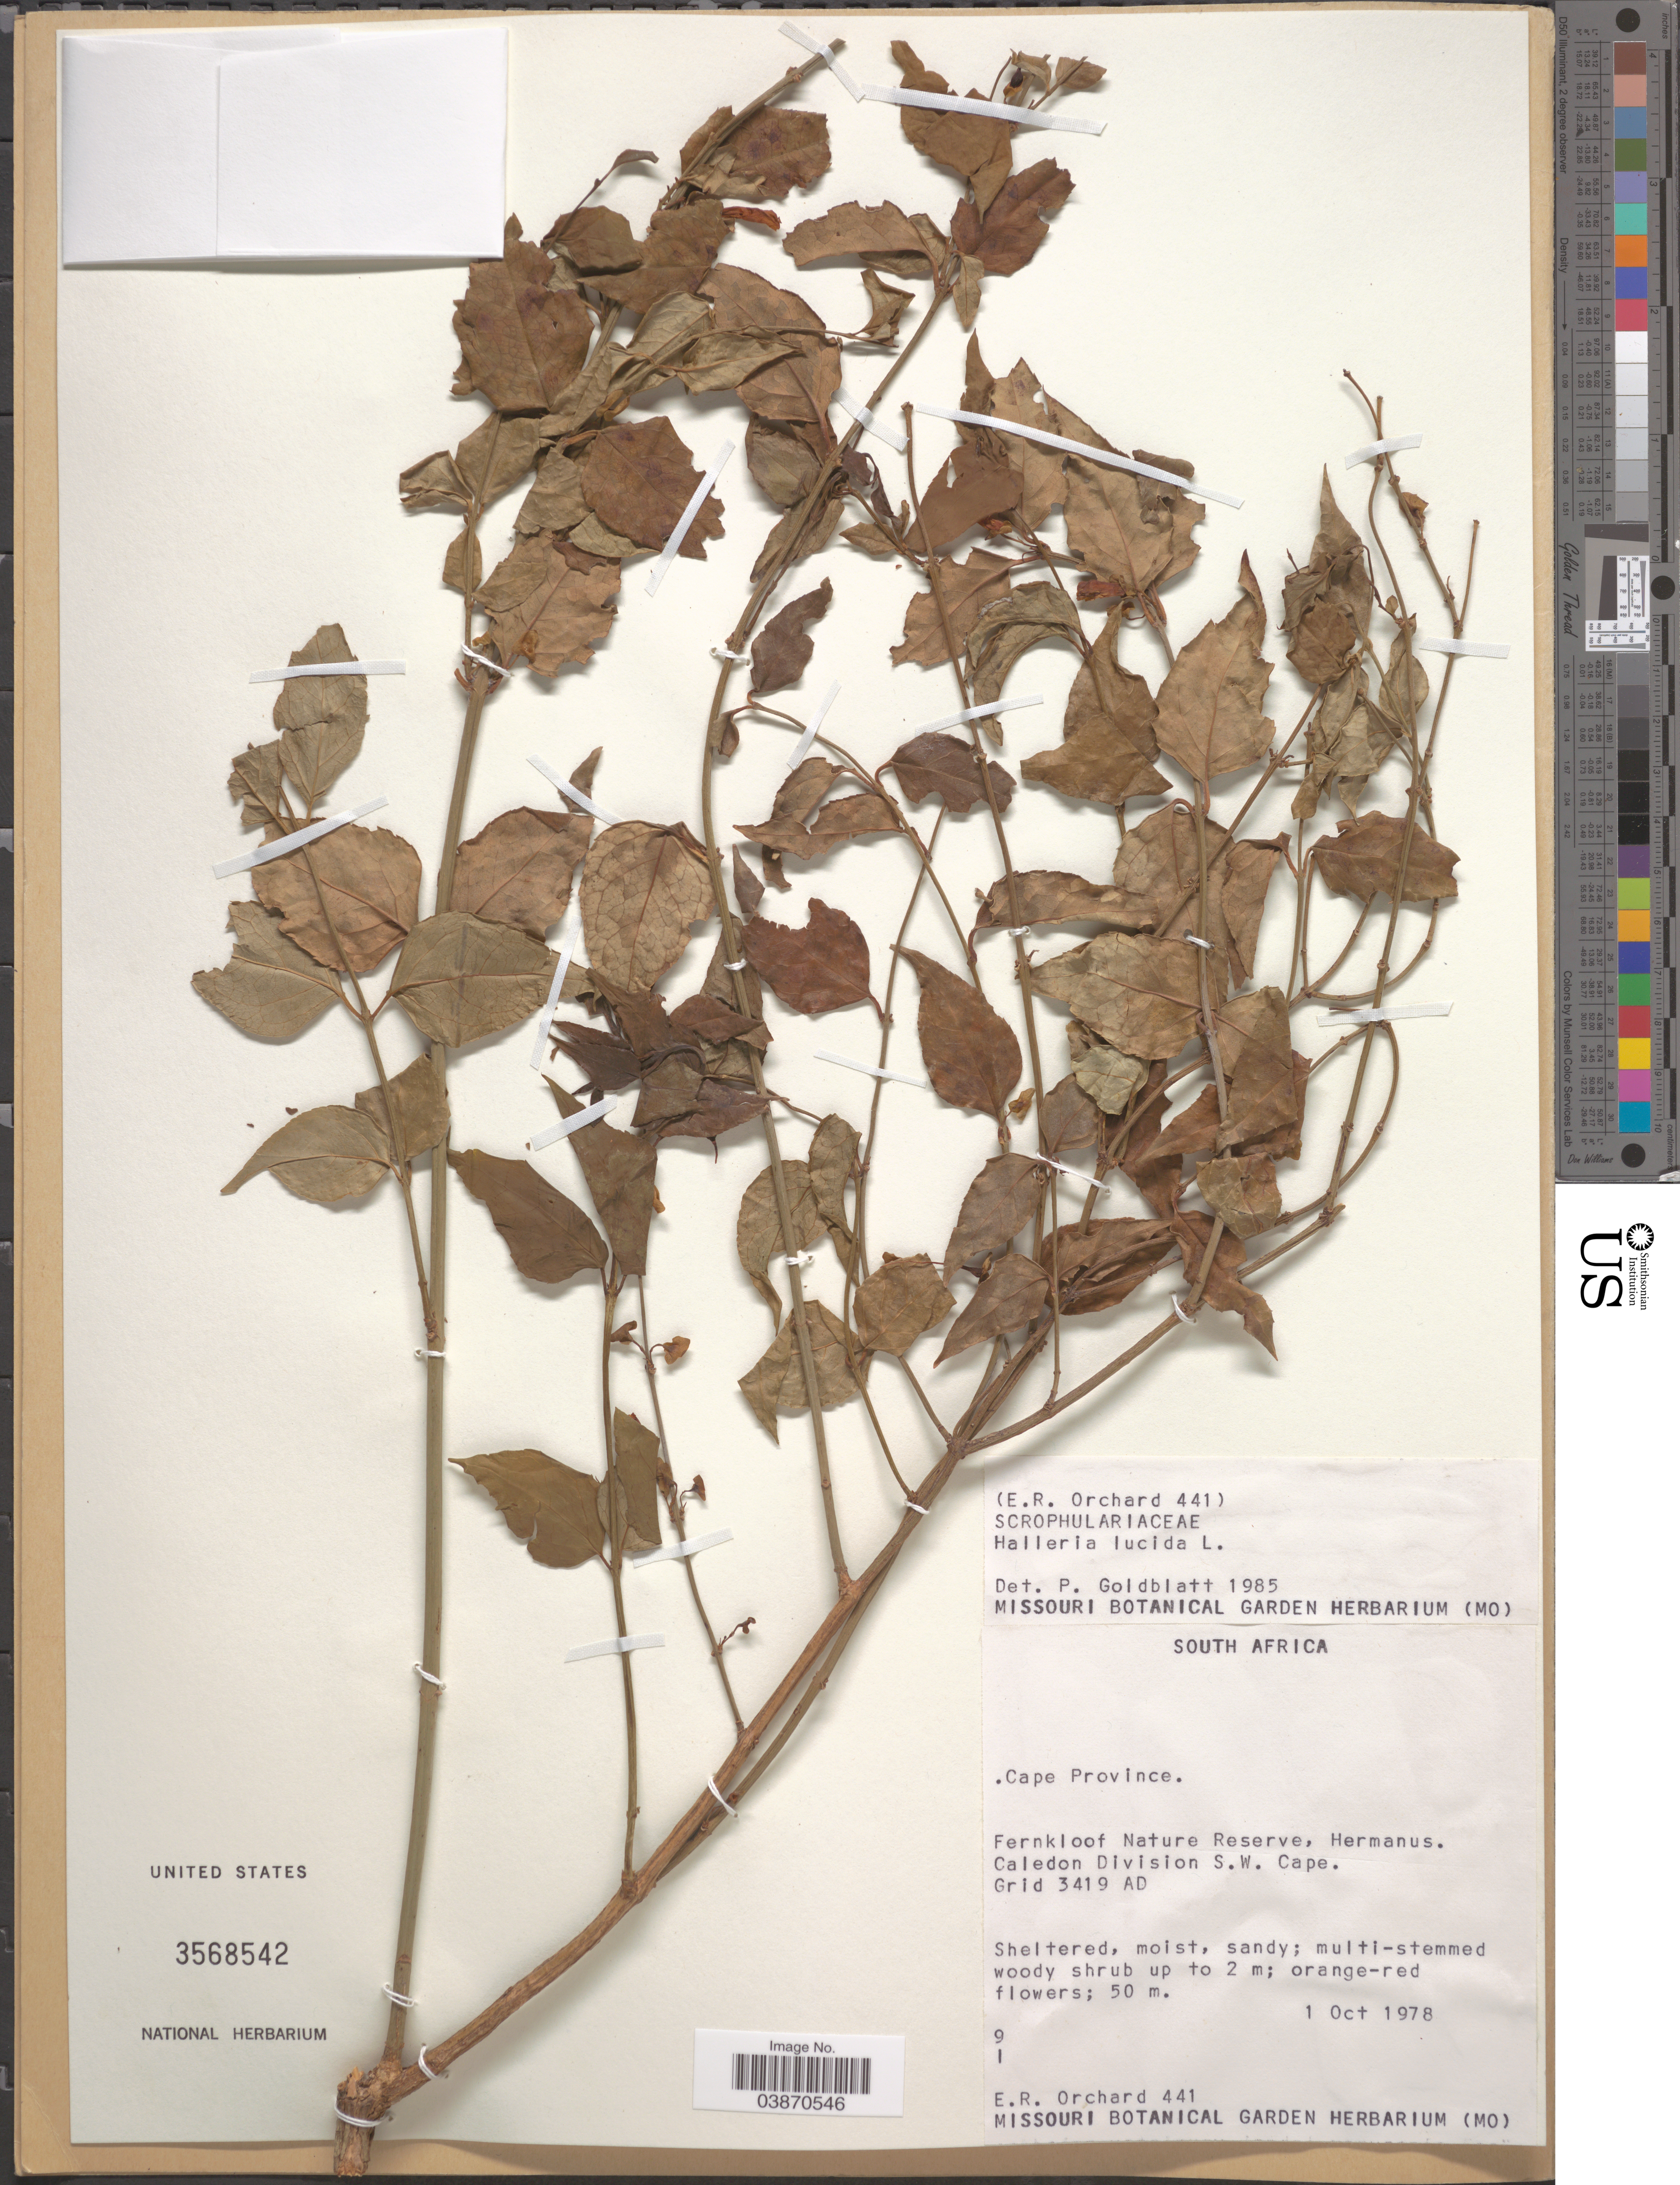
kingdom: Plantae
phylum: Tracheophyta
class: Magnoliopsida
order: Lamiales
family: Stilbaceae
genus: Halleria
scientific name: Halleria lucida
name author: L.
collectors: E. Orchard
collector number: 441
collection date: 1978-10-01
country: South Africa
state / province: Western Cape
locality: Fernkloof Nature Reserve, Hermanus. Caledon Division S.W. Cape. Grid 3419 AD.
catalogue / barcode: US 3568542